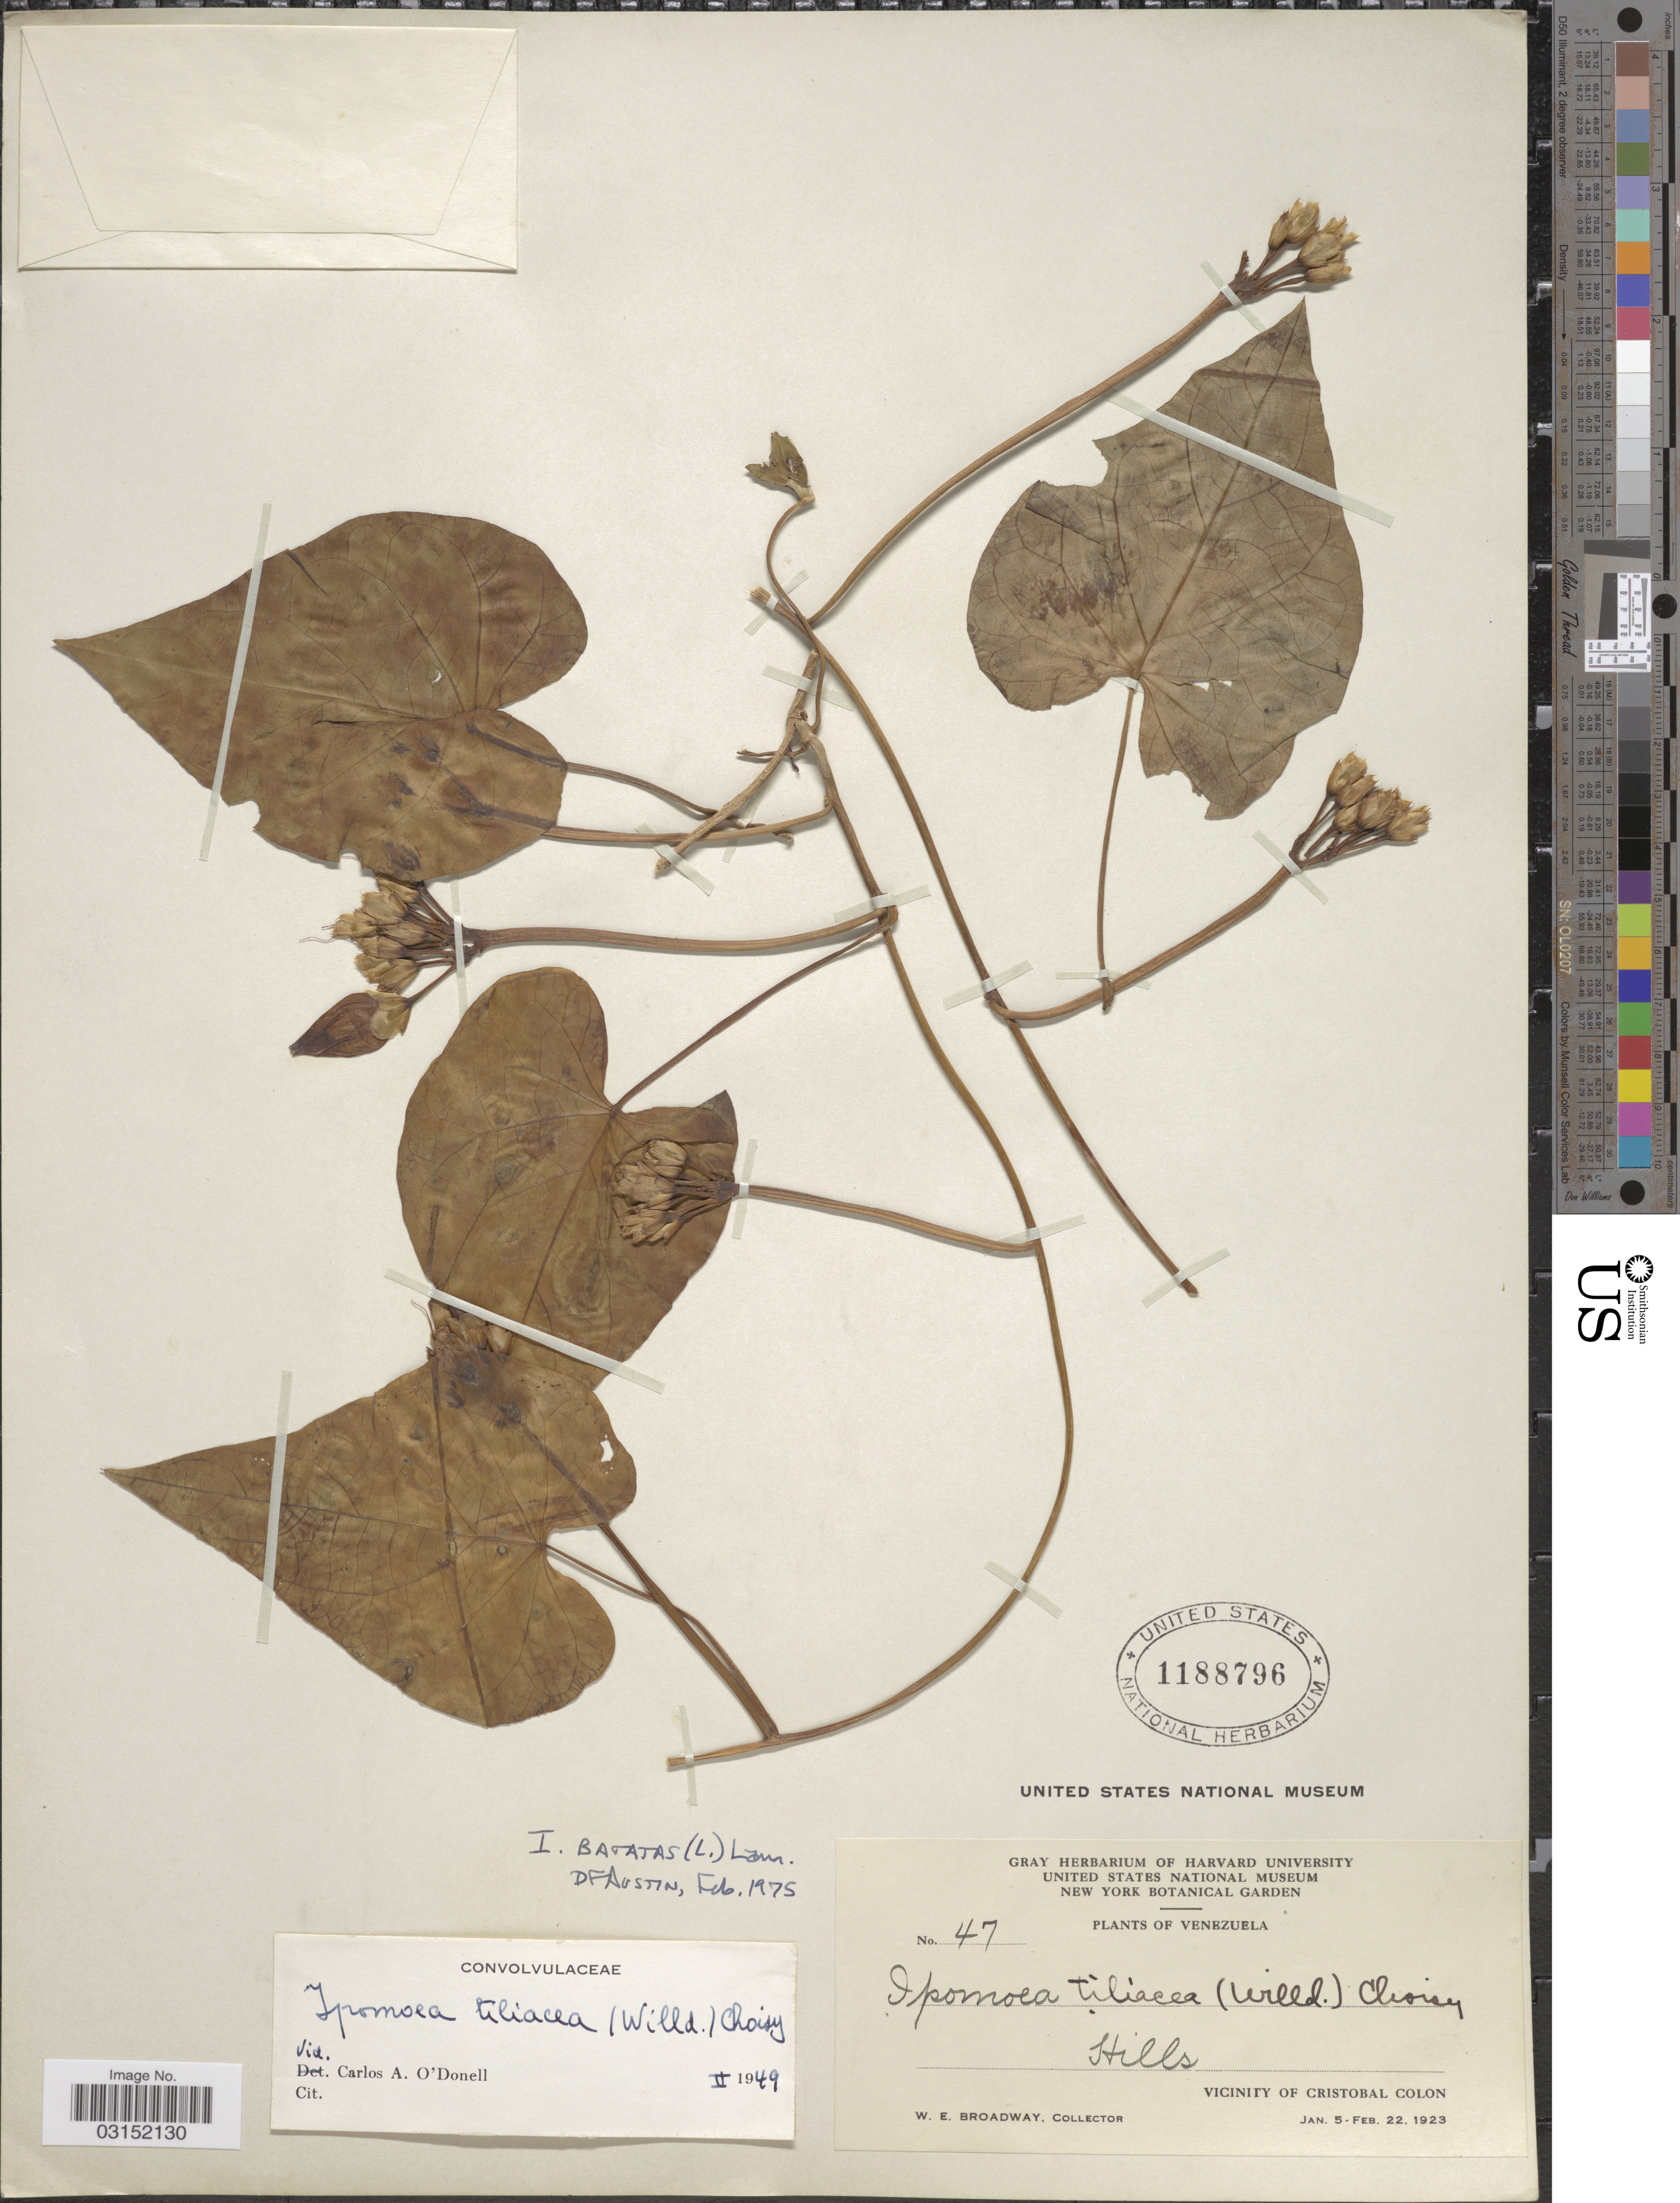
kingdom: Plantae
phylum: Tracheophyta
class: Magnoliopsida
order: Solanales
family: Convolvulaceae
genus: Ipomoea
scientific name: Ipomoea batatas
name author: (L.) Lam.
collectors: W. E. Broadway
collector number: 47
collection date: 1923-01-05/1923-02-22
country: Venezuela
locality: Vicinity of Cristobal Colon.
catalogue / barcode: US 1188796